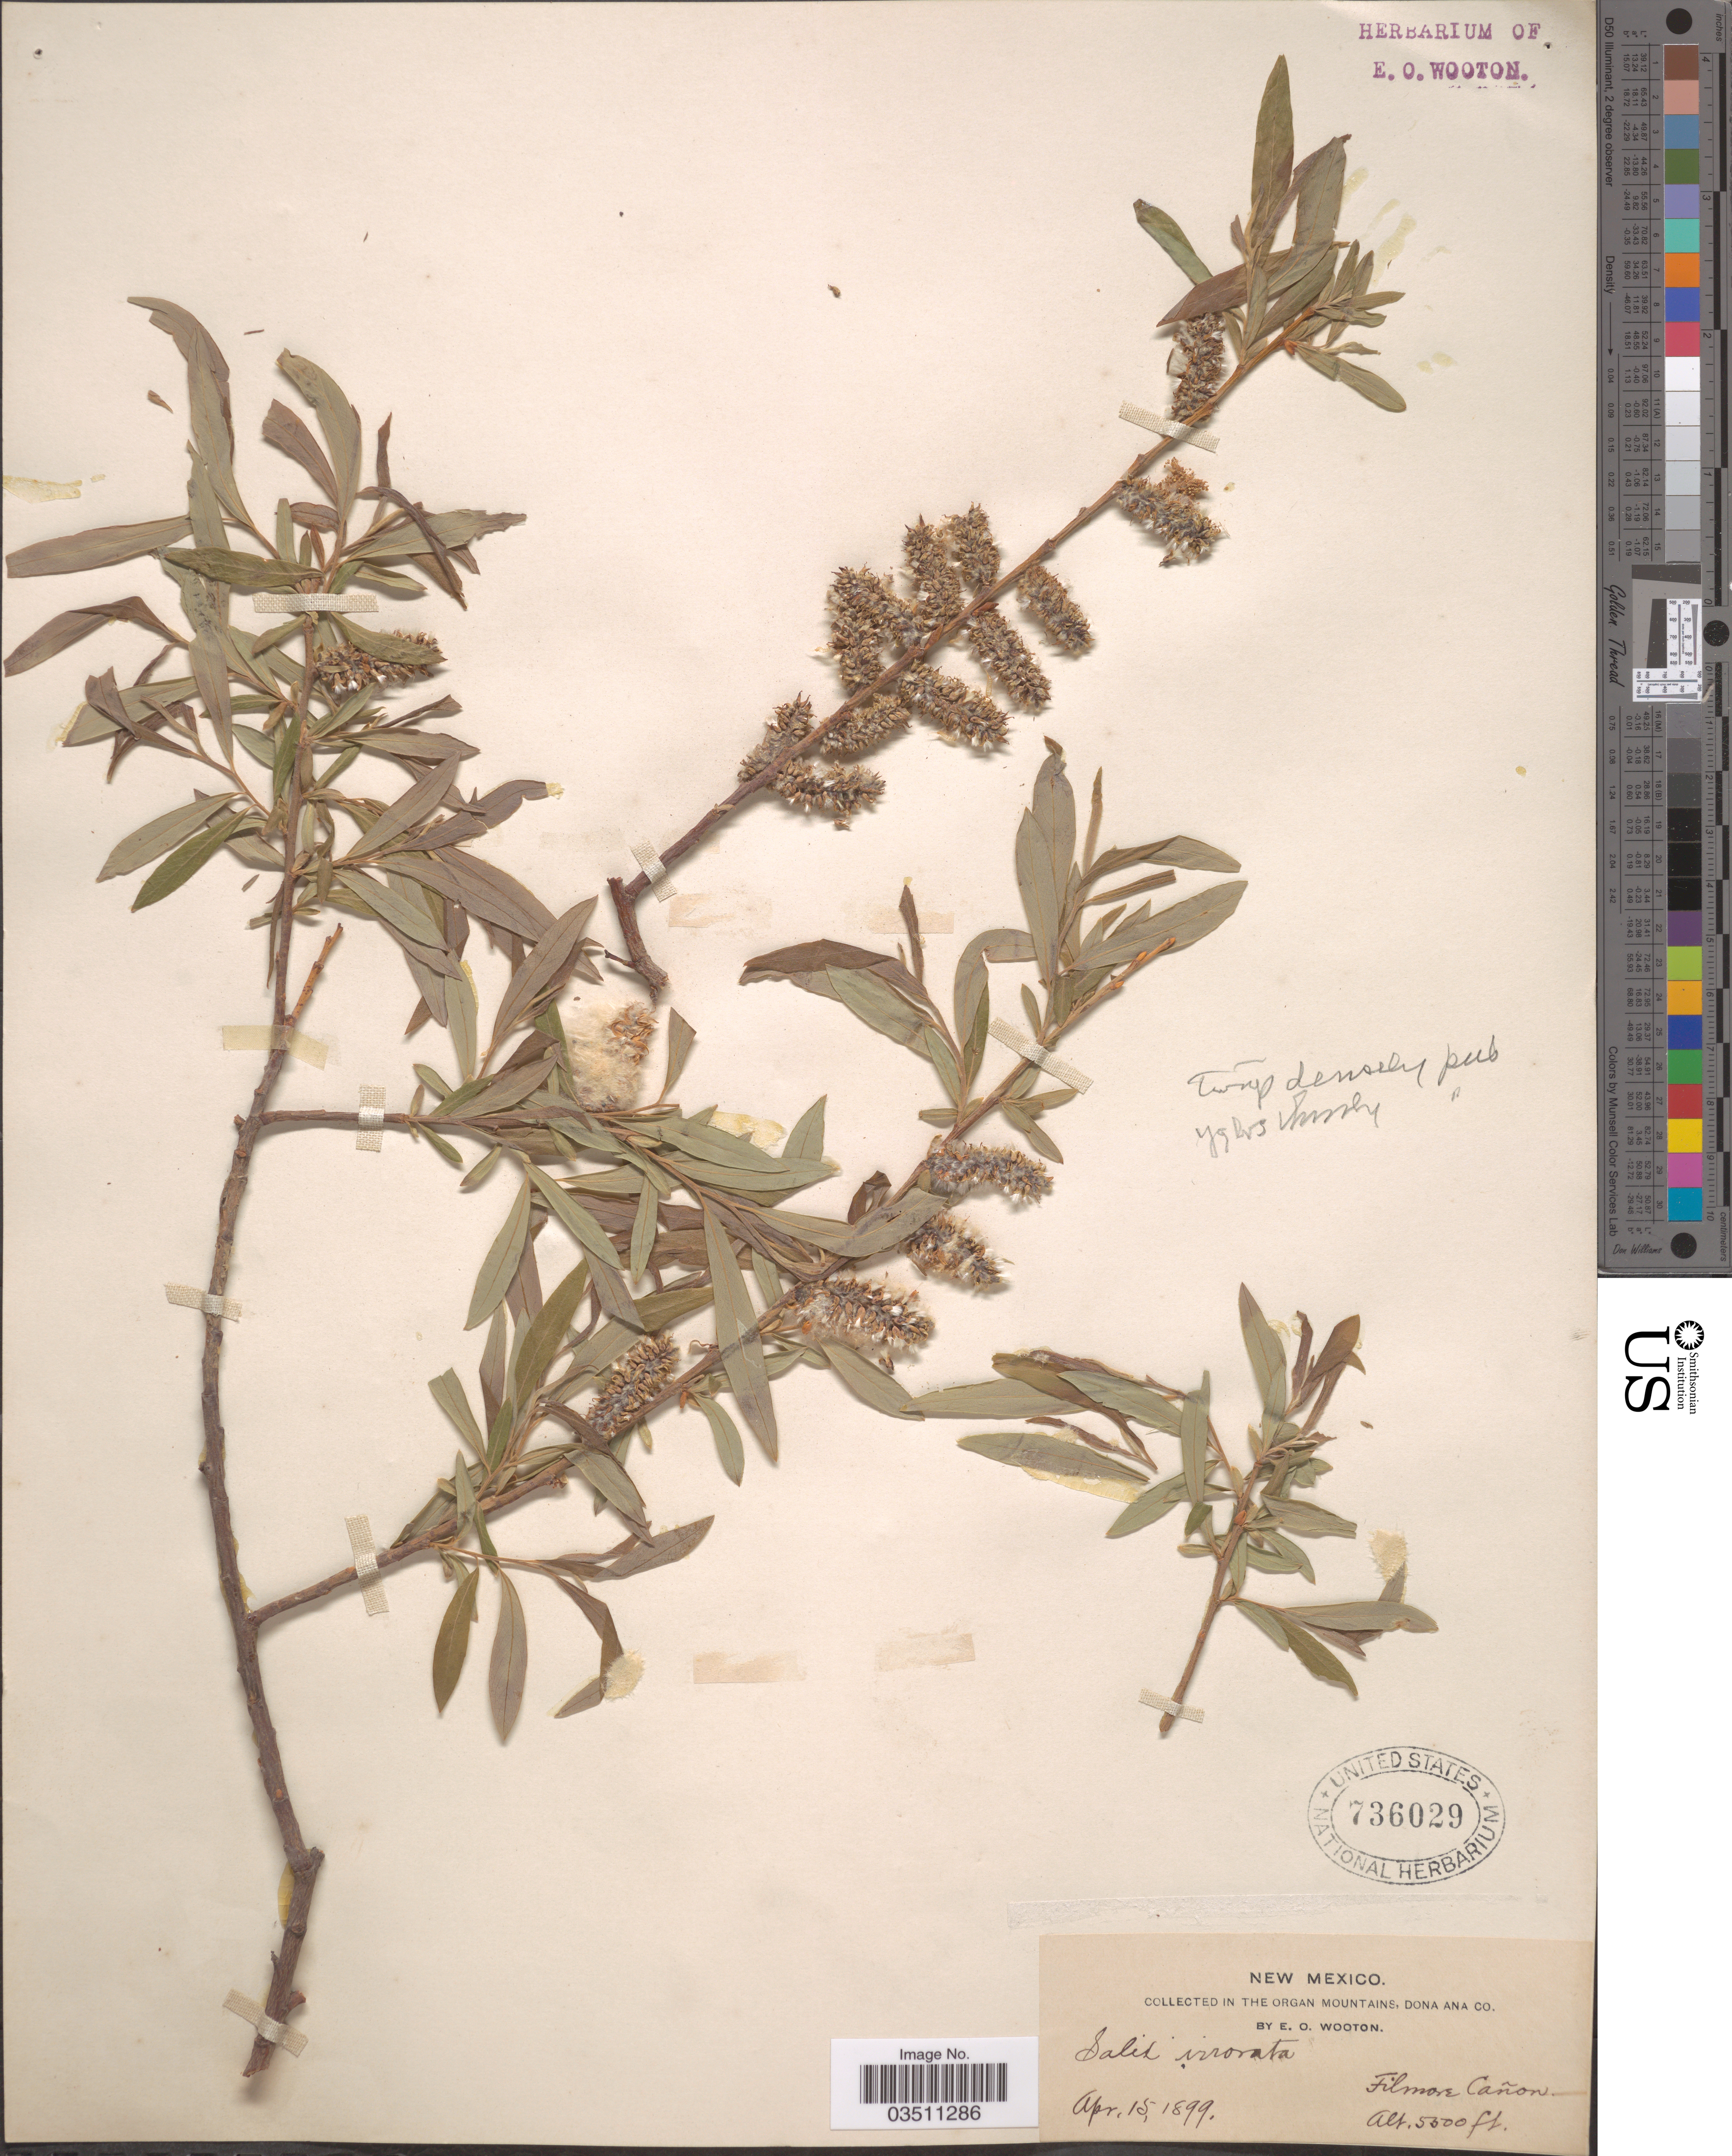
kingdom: Plantae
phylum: Tracheophyta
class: Magnoliopsida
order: Malpighiales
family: Salicaceae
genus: Salix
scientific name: Salix lasiolepis var. bracelinae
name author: C.R. Ball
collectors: E. O. Wooton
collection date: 1899-04-15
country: United States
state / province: New Mexico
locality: In the Organ Mountains, Dona Ana Co. Filmore Cañon.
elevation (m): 1676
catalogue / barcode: US 736029